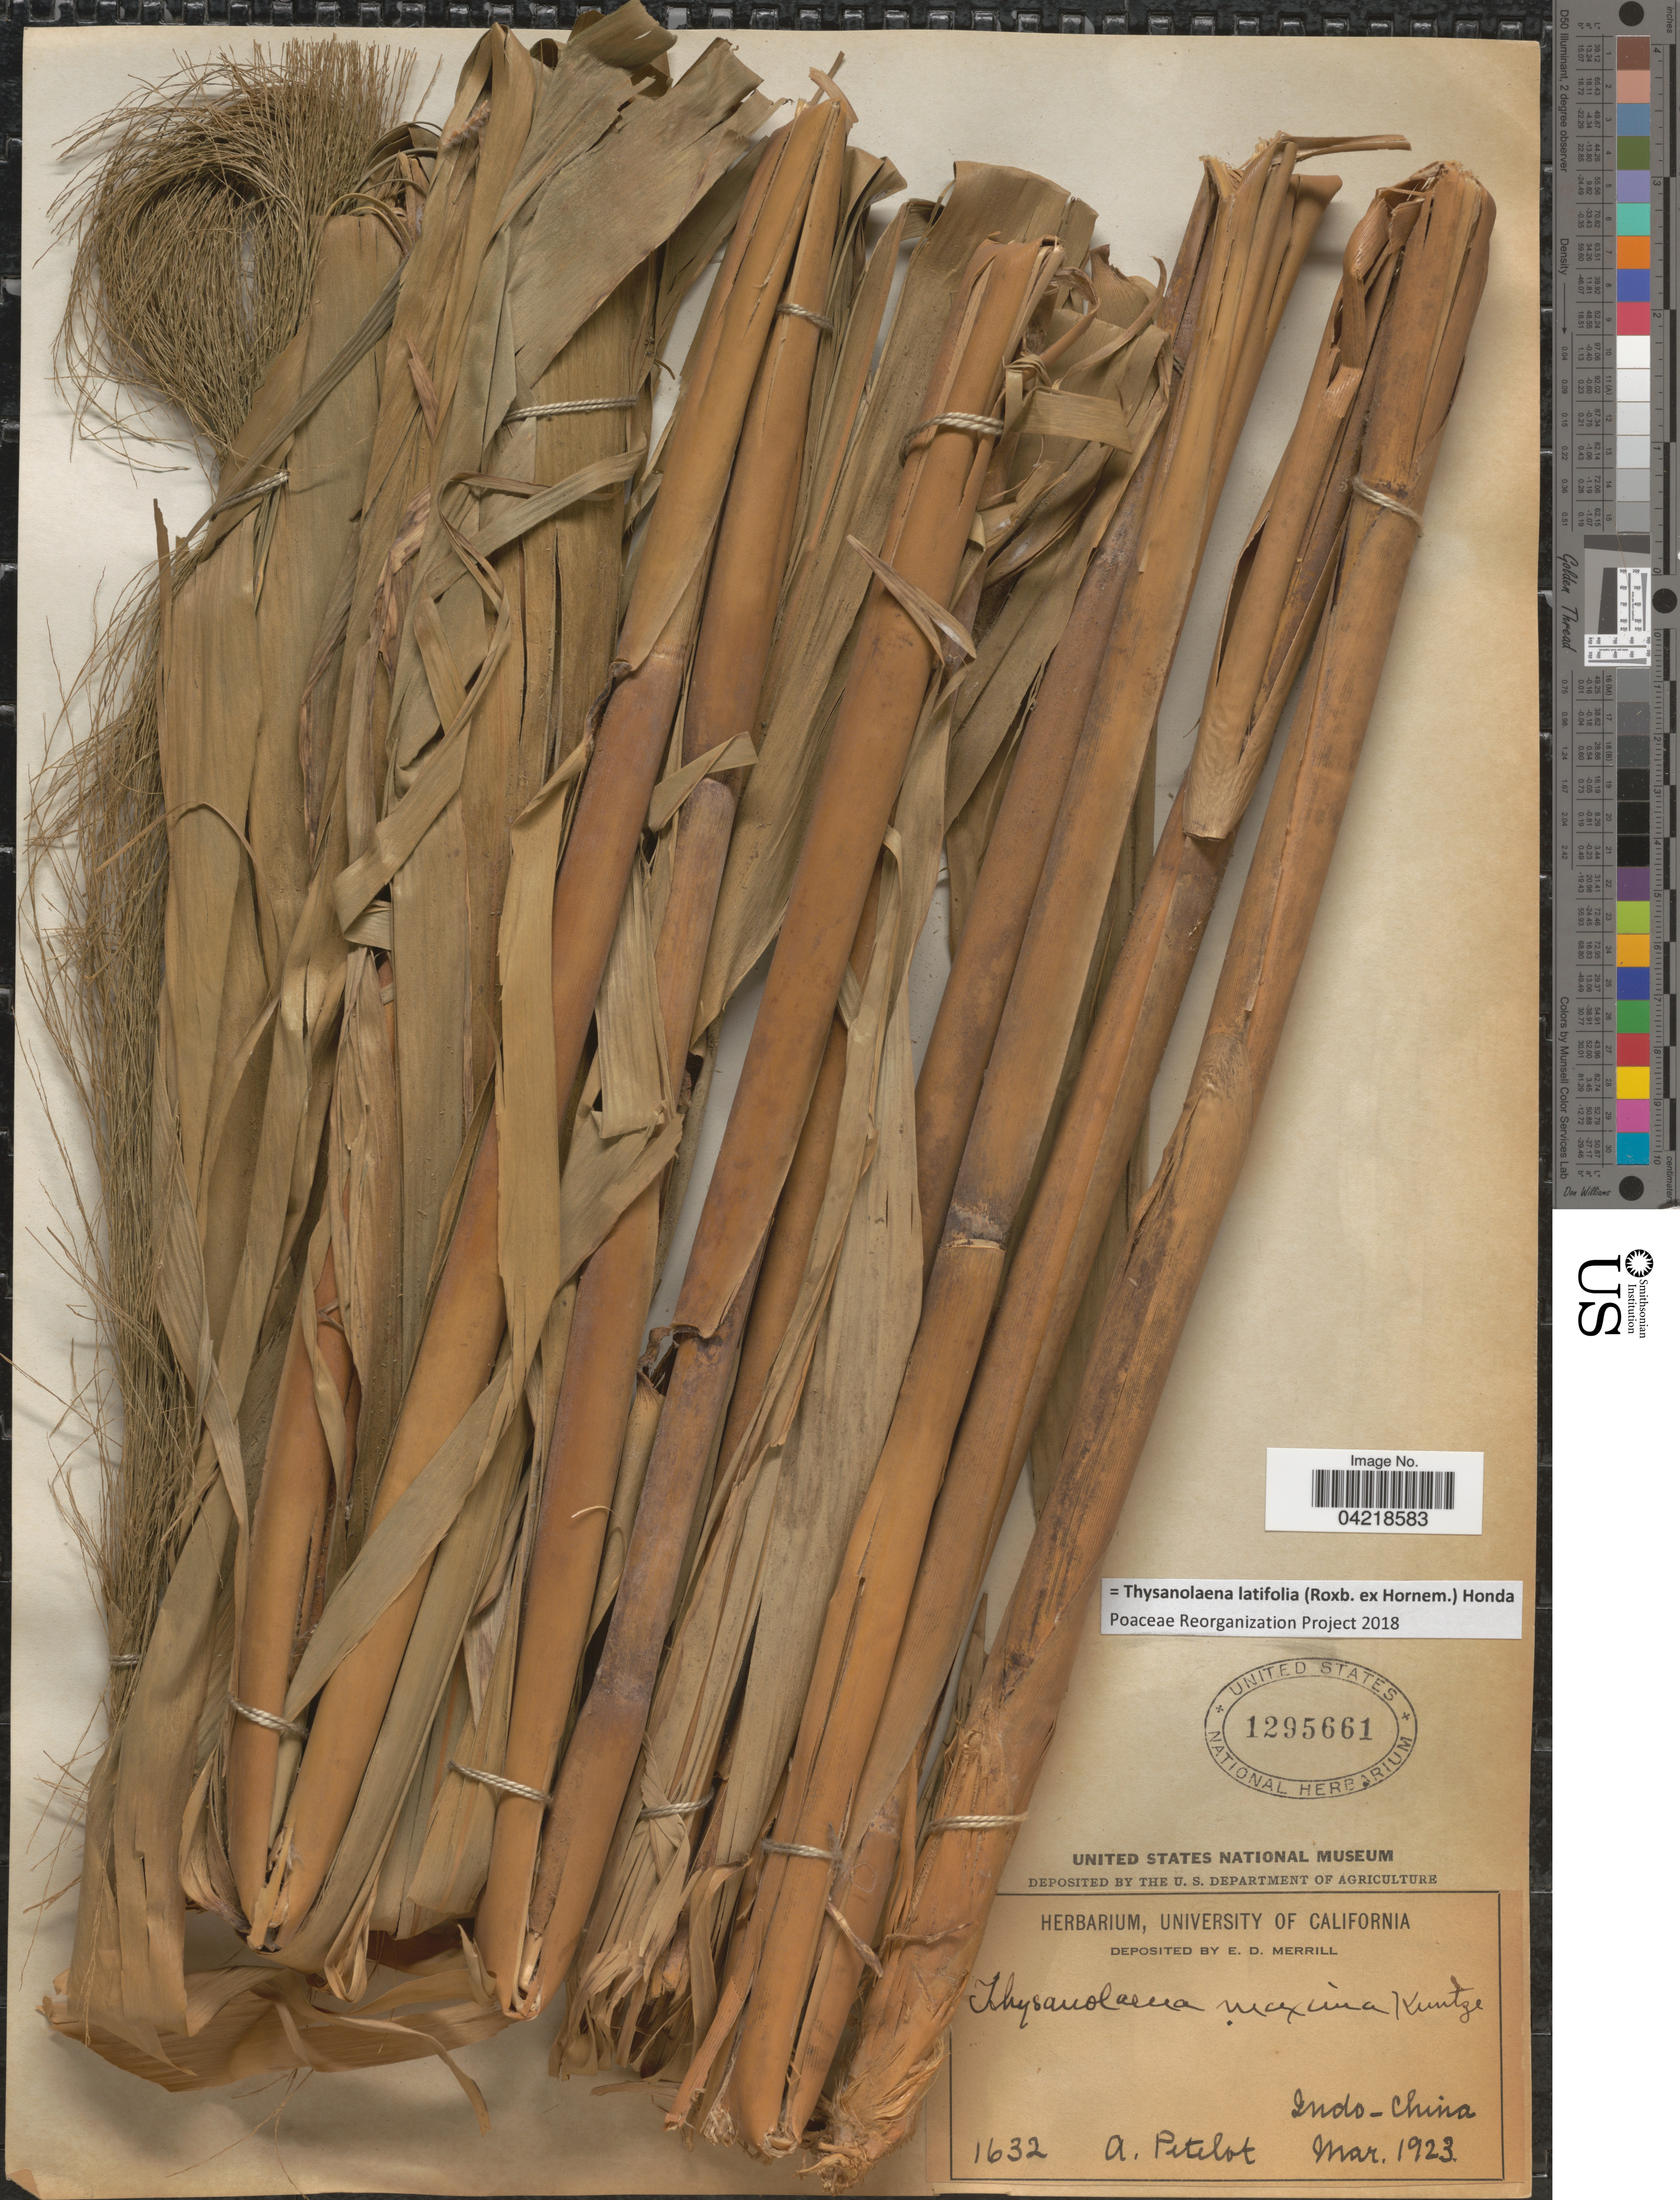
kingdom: Plantae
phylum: Tracheophyta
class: Liliopsida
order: Poales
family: Poaceae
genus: Thysanolaena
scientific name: Thysanolaena latifolia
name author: (Roxb. ex Hornem.) Honda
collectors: A. Petelot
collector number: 1632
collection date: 1923-03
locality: Indo-China.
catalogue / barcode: US 1295661